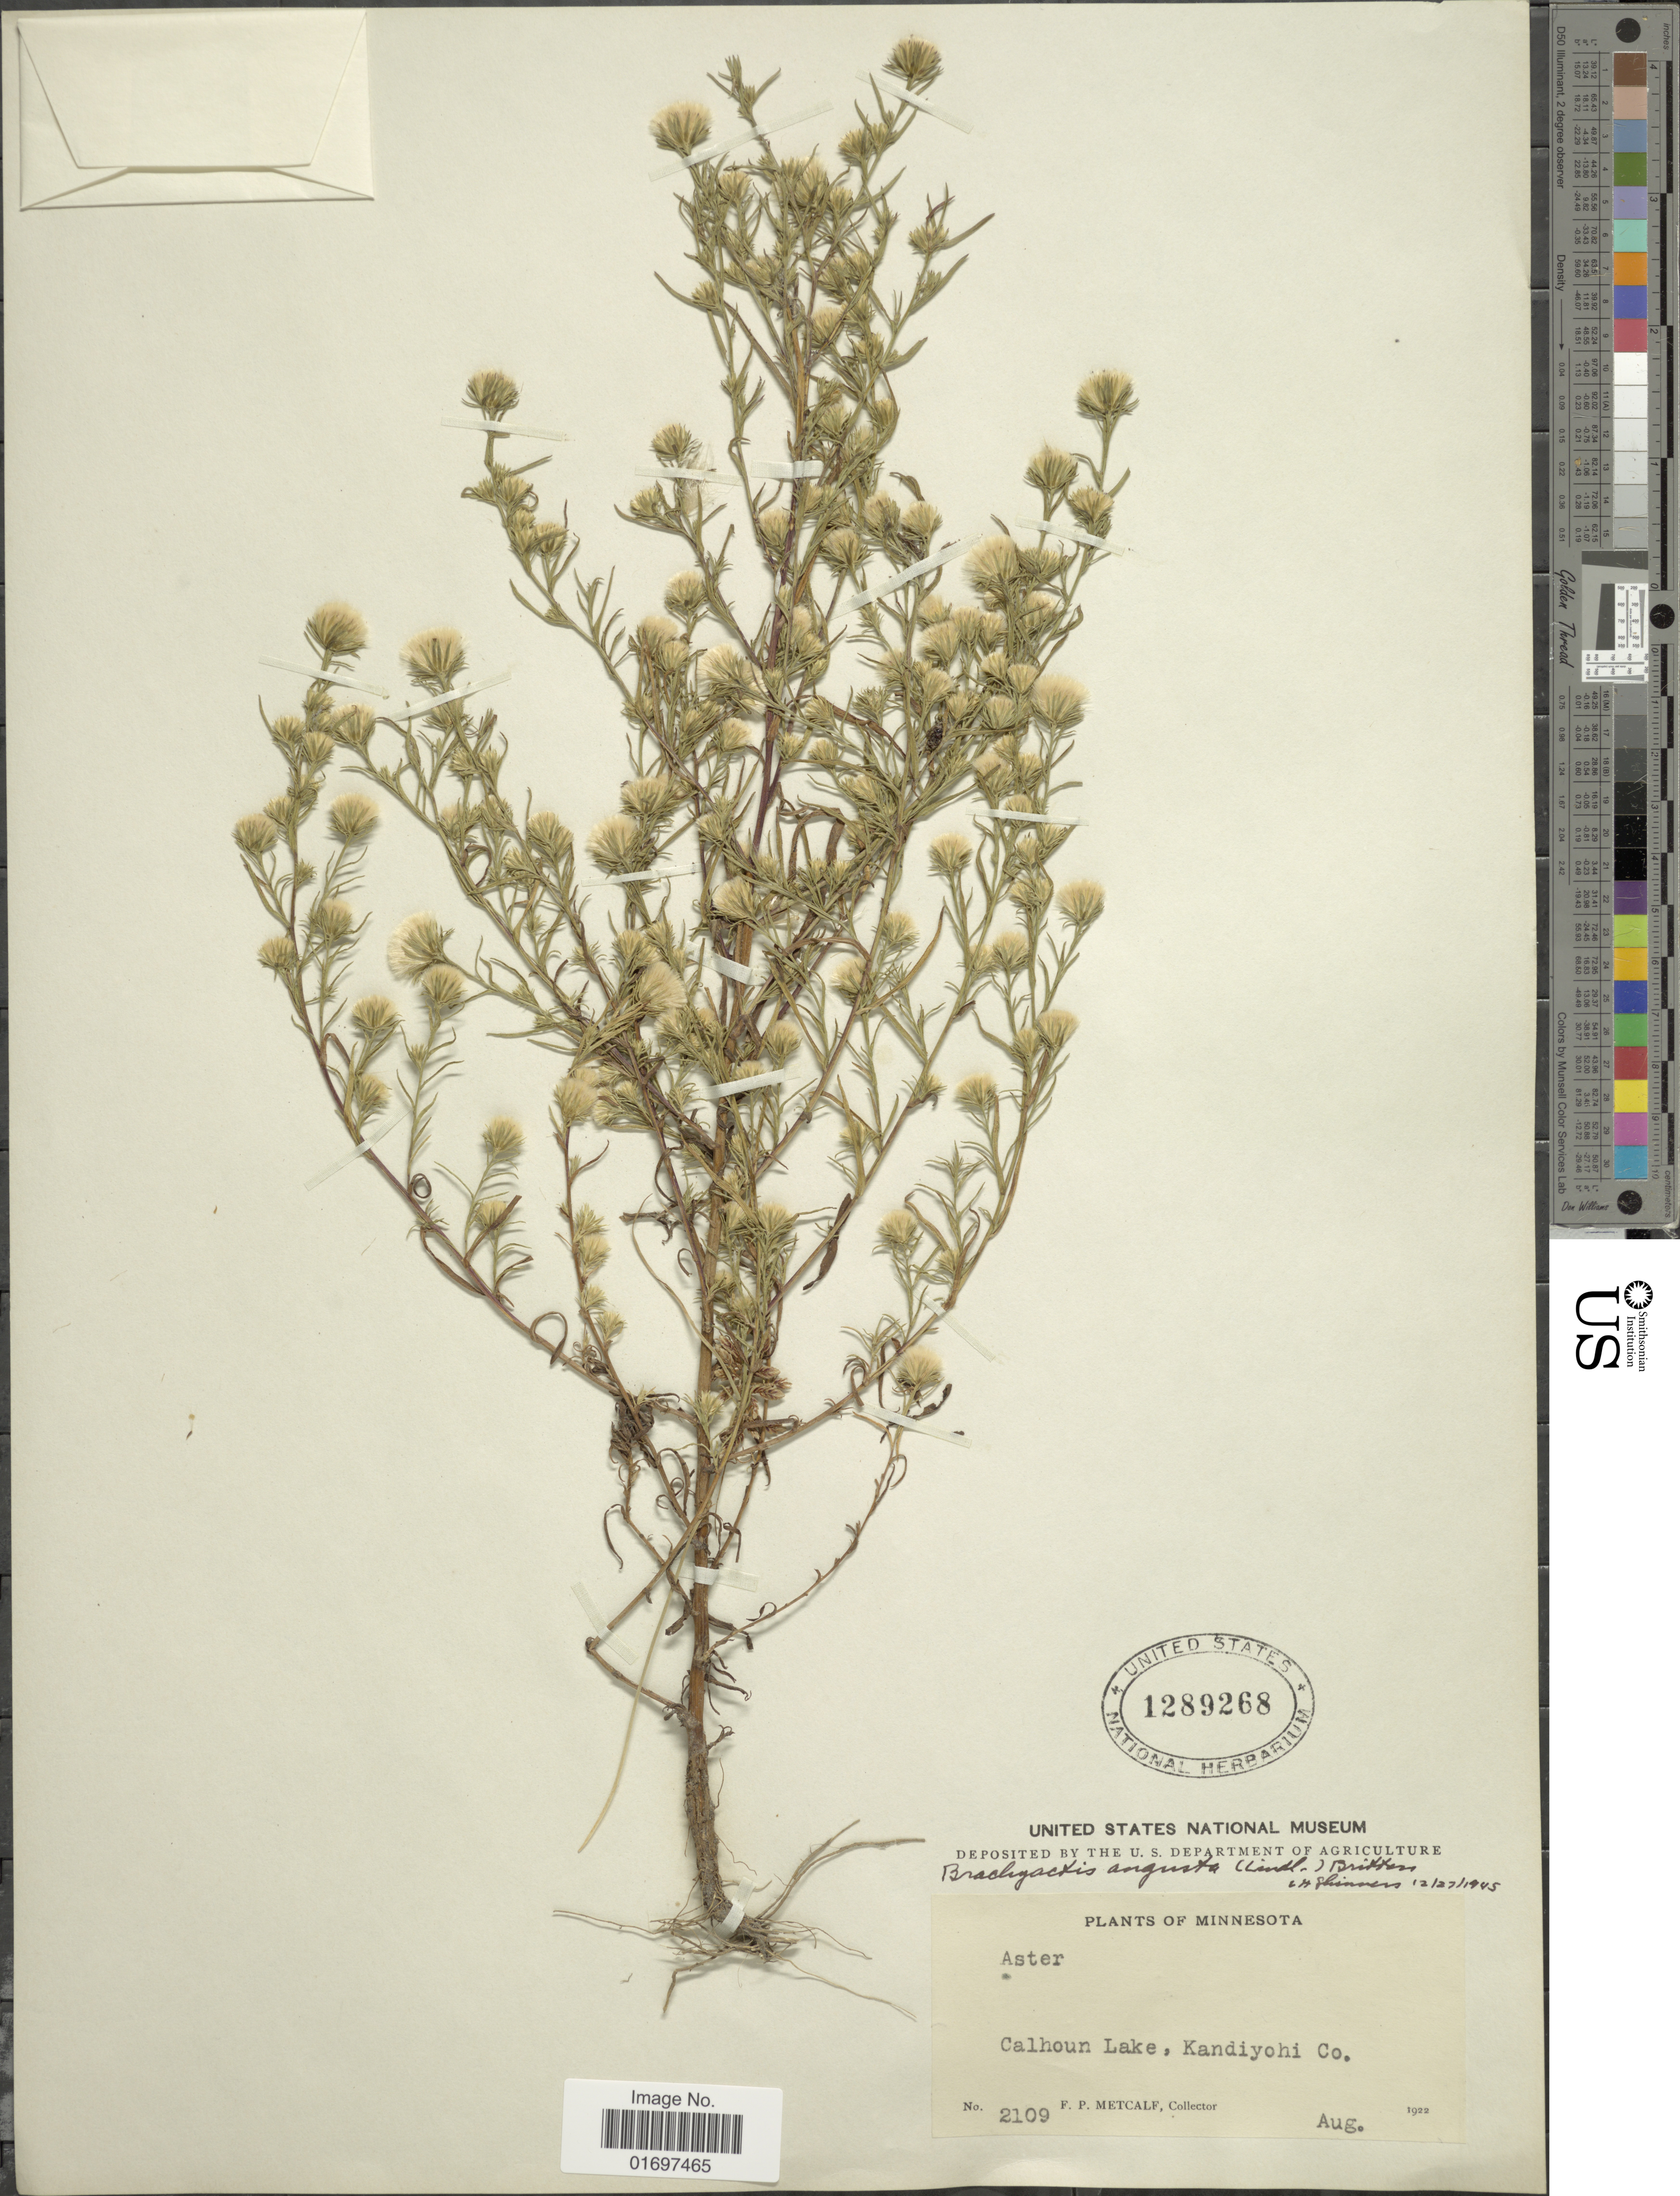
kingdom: Plantae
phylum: Tracheophyta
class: Magnoliopsida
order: Asterales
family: Asteraceae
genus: Symphyotrichum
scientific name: Symphyotrichum ciliatum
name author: (Ledeb.) G.L. Nesom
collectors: F. Metcalf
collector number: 2109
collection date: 1922-08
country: United States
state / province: Minnesota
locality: Minnesota. Calhoun Lake, Kandiyohi Co.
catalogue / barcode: US 1289268